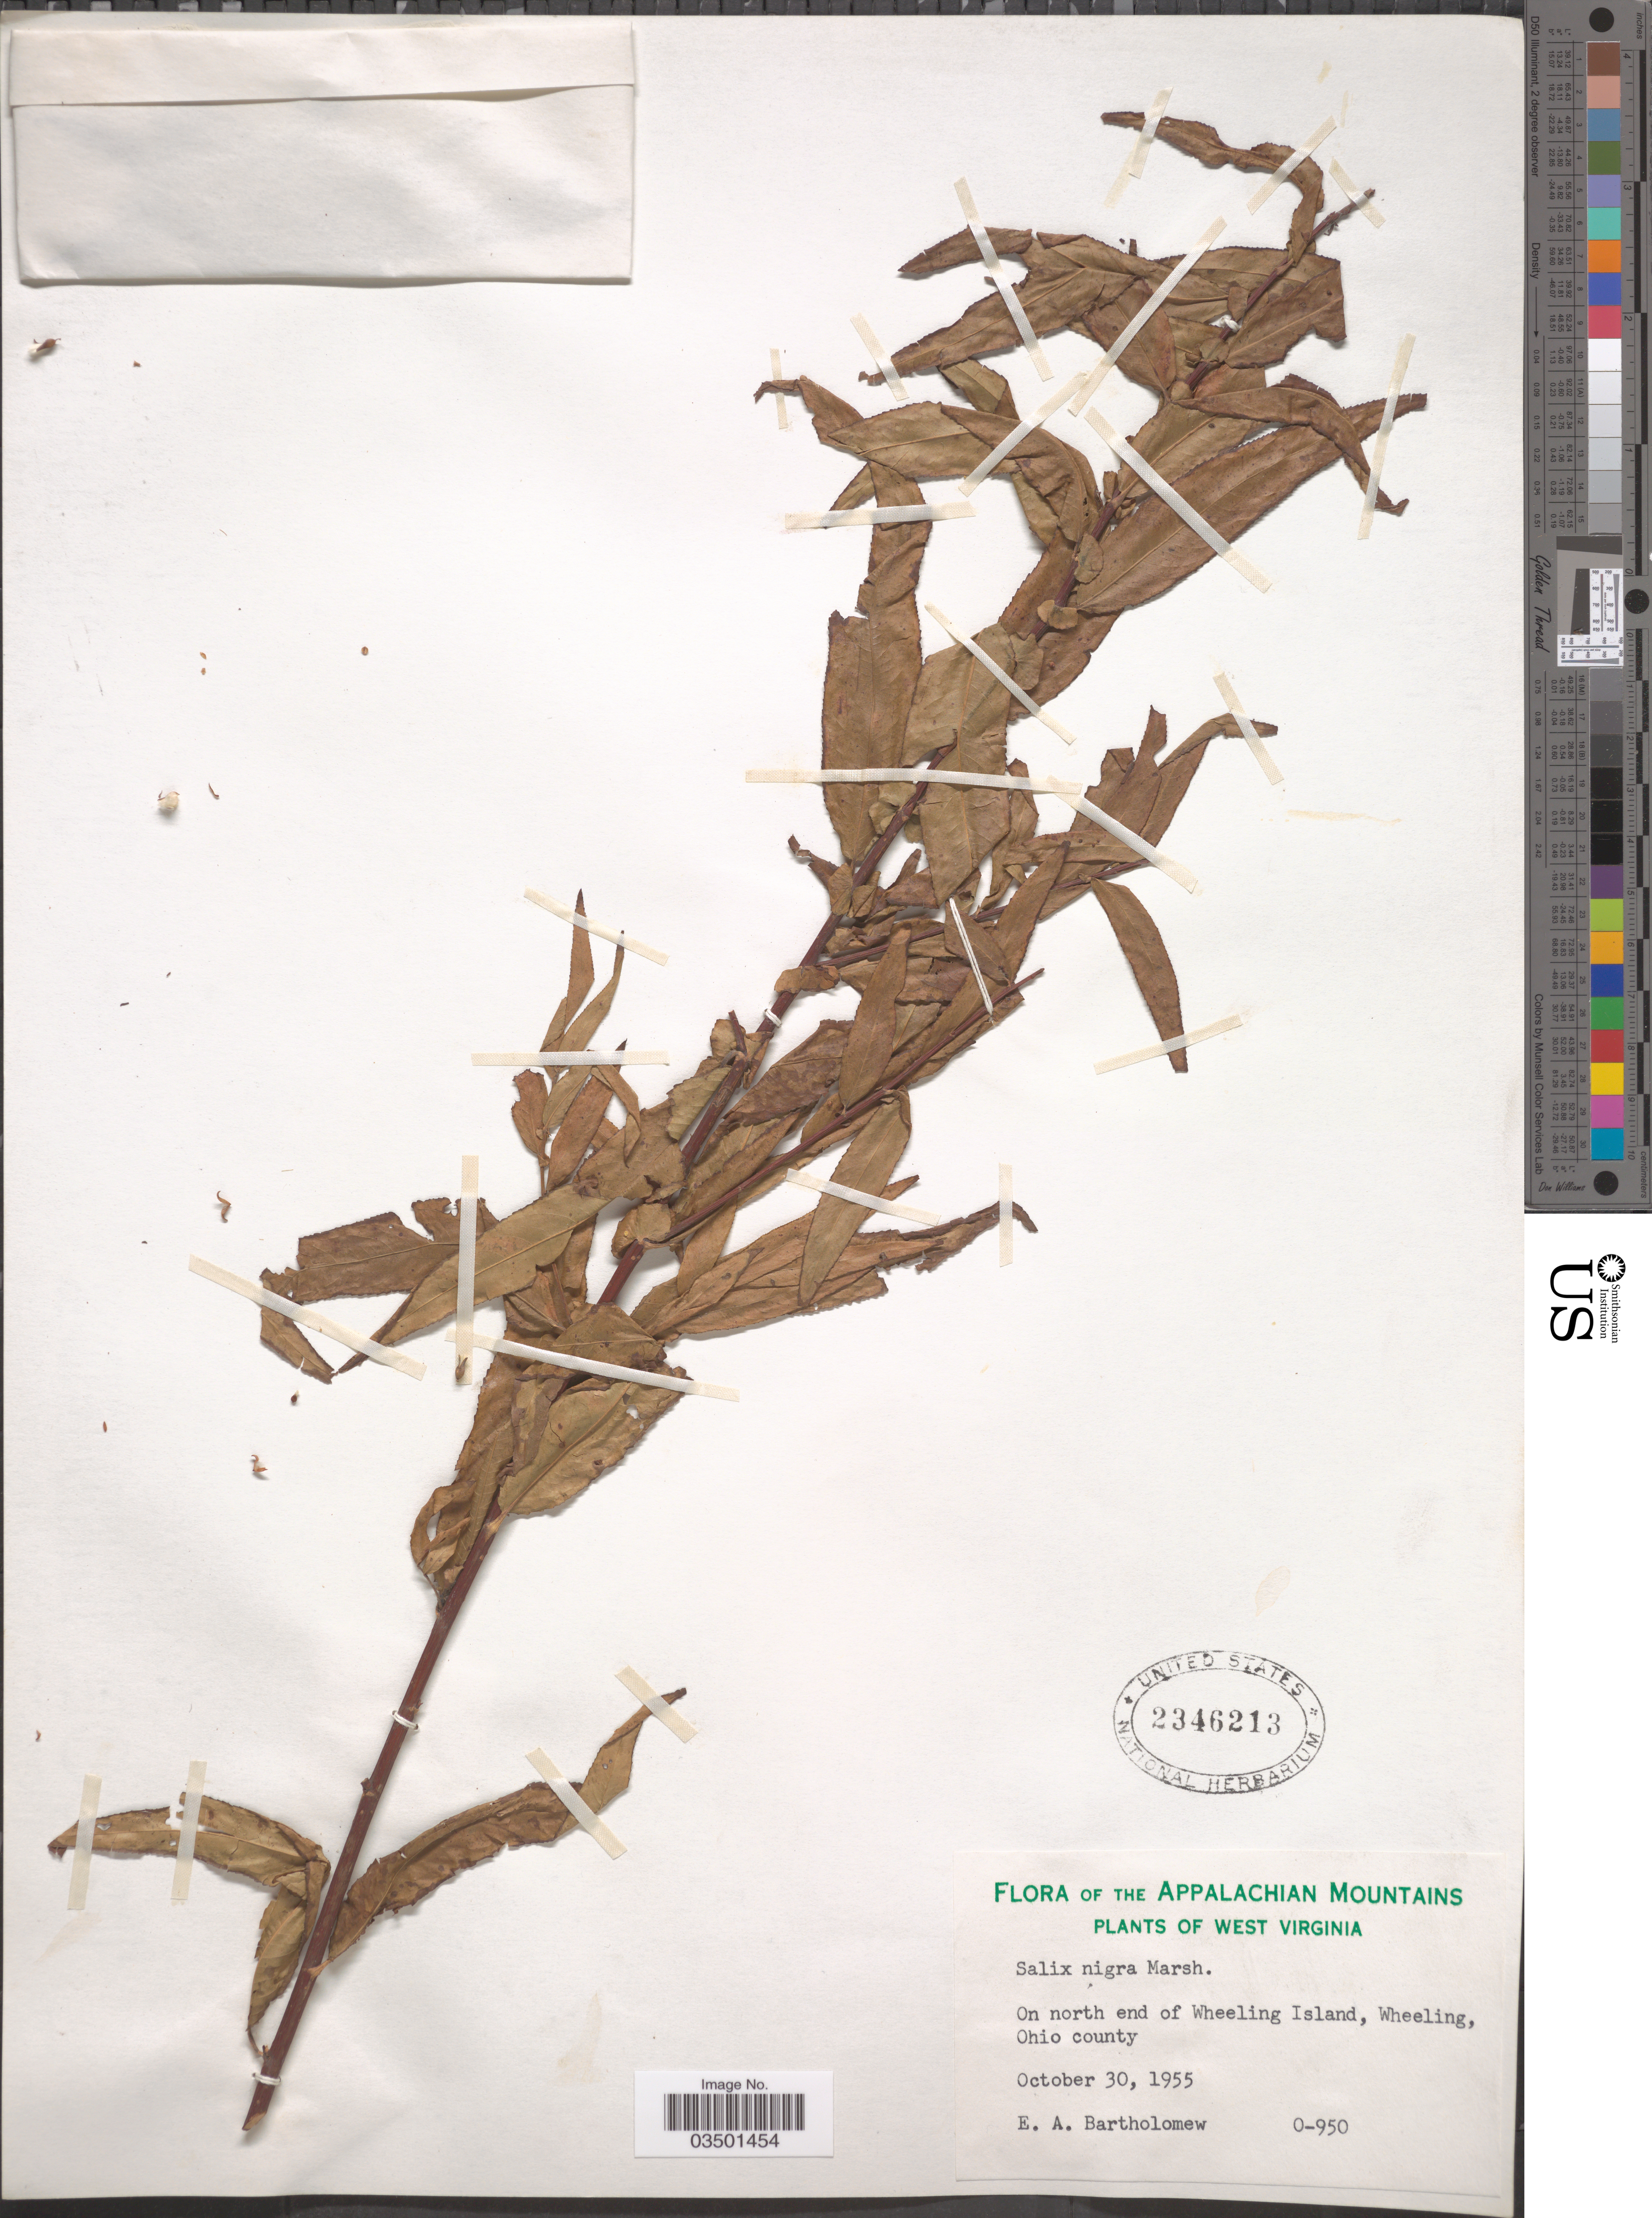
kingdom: Plantae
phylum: Tracheophyta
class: Magnoliopsida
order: Malpighiales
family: Salicaceae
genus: Salix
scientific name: Salix nigra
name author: Marshall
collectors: E. Bartholomew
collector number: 0-950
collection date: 1955-10-30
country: United States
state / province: West Virginia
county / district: Ohio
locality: The Appalachian Mountains. On north end of Wheeling Island, Wheeling, Ohio county.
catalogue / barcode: US 2346213